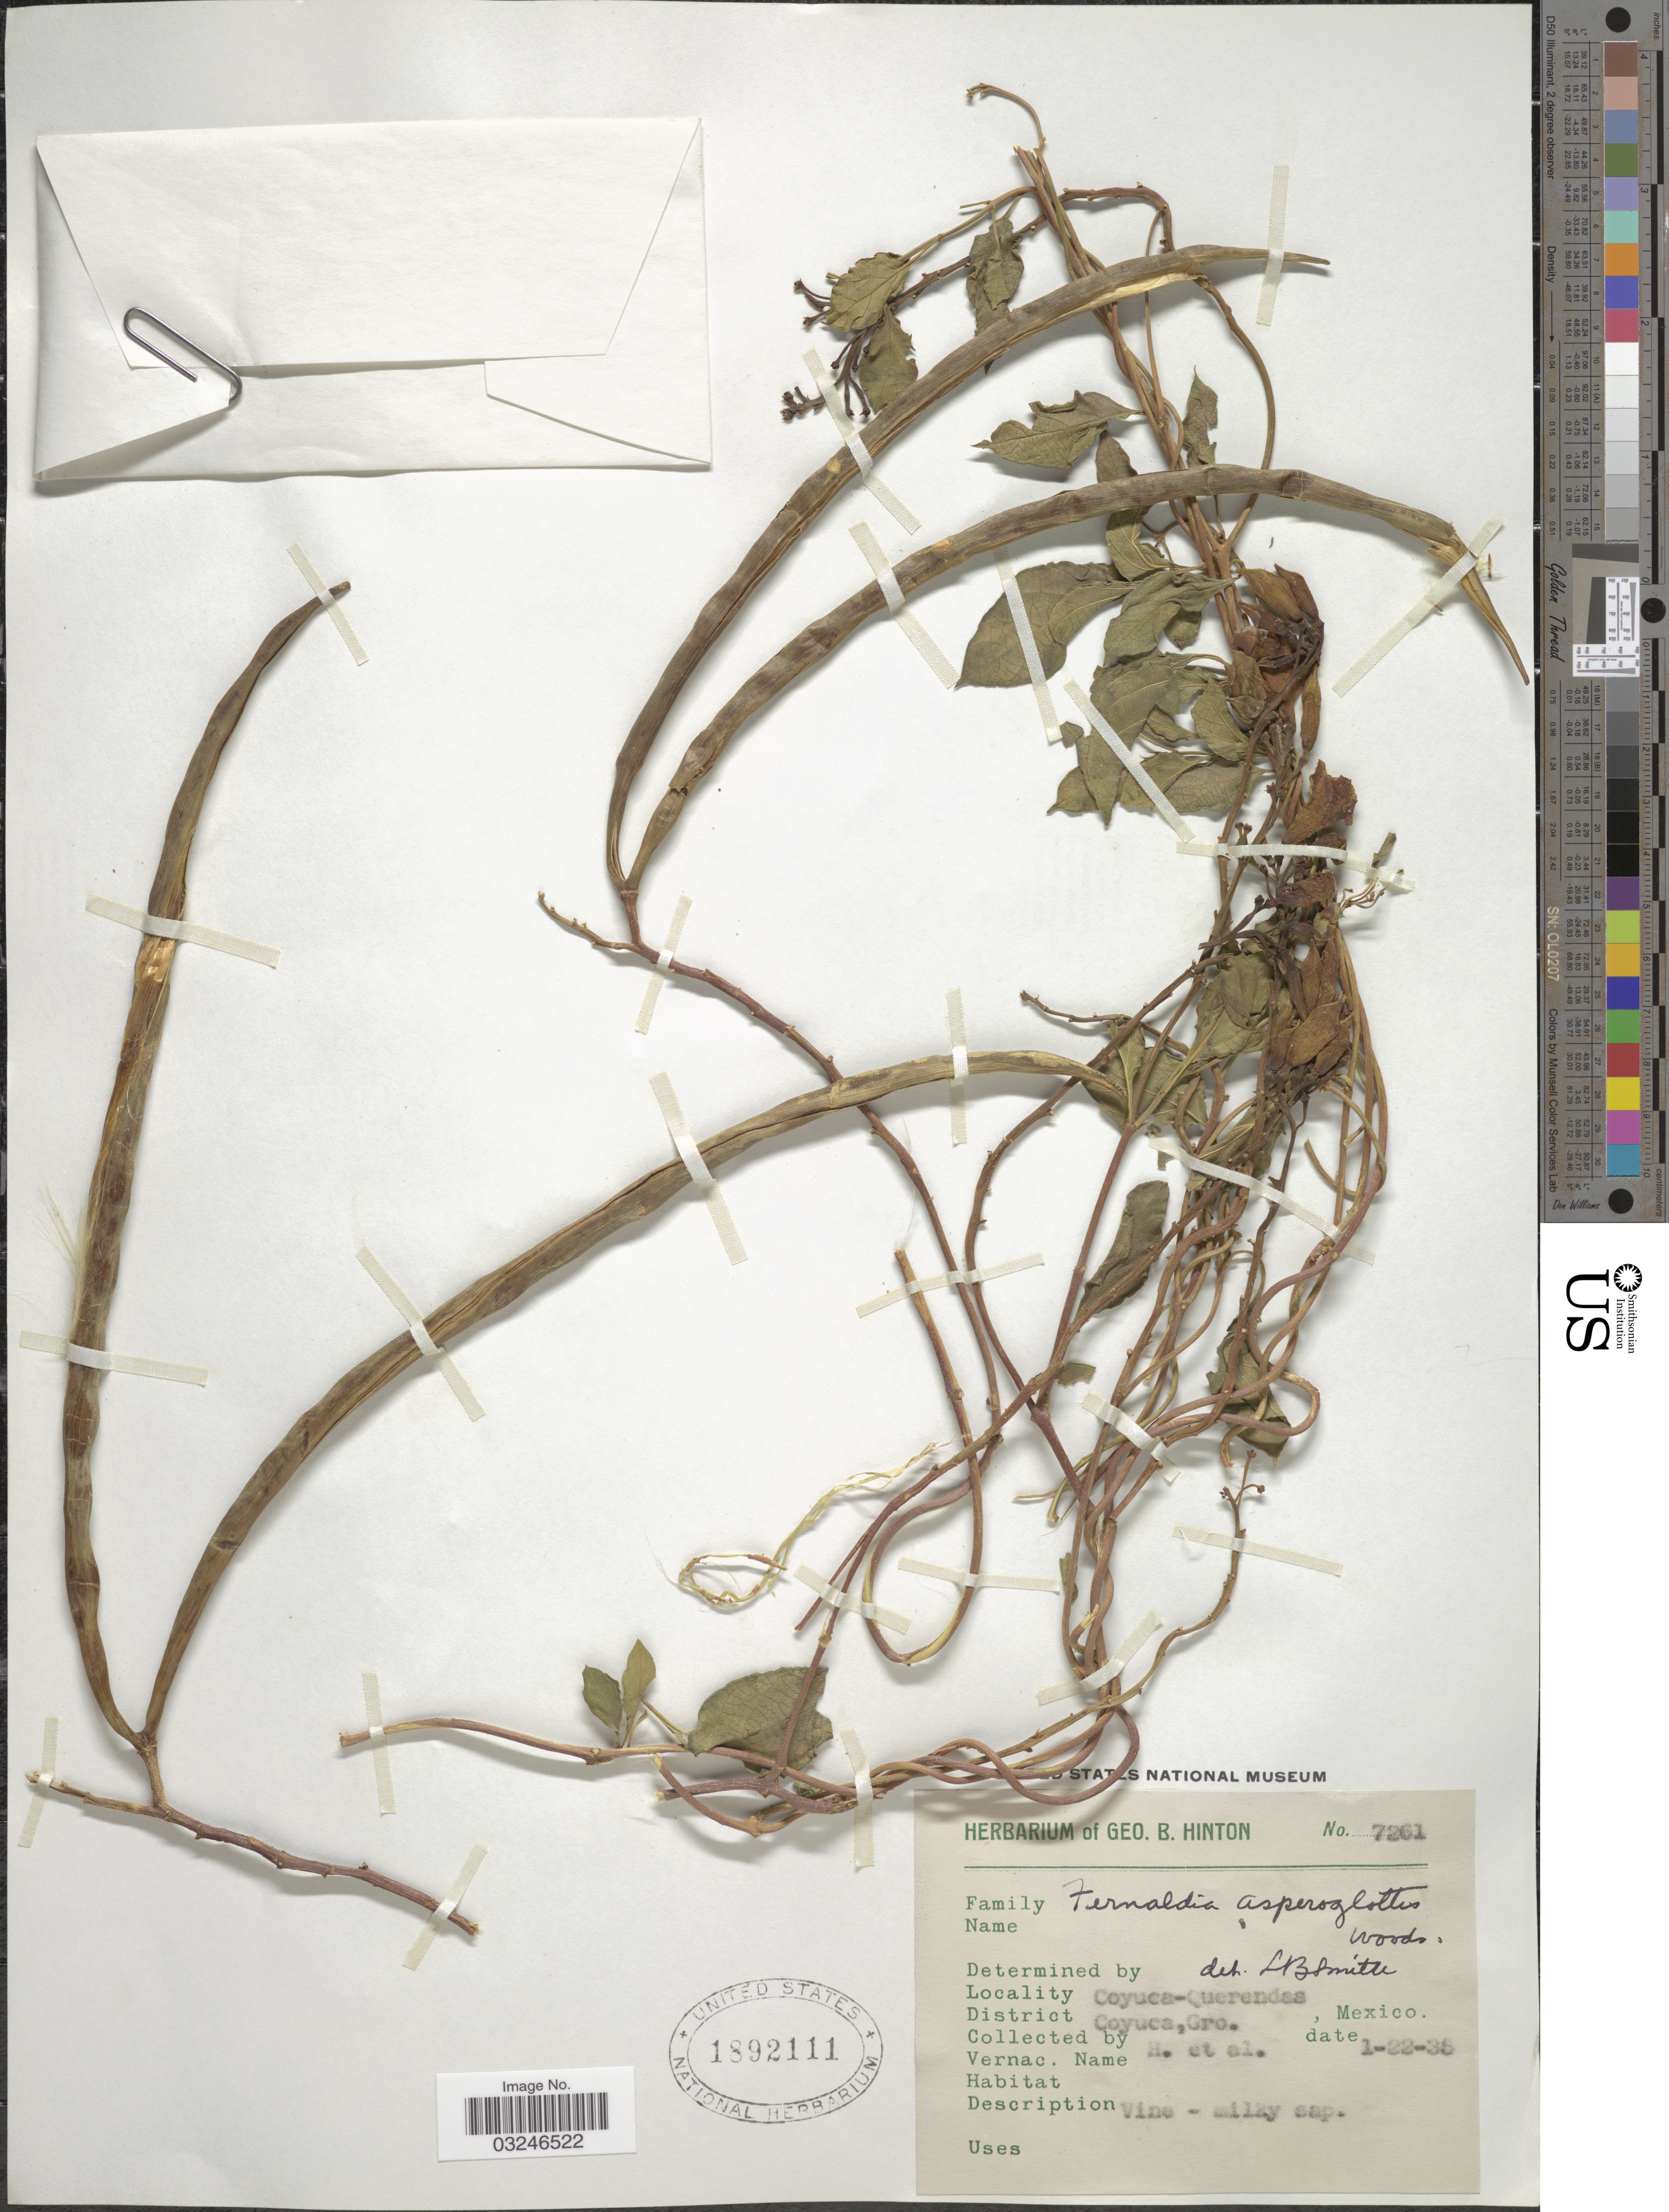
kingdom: Plantae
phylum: Tracheophyta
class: Magnoliopsida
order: Gentianales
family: Apocynaceae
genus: Fernaldia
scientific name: Fernaldia asperoglottis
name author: Woodson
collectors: G. B. Hinton & et al.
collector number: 7261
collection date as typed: Transcribed d/m/y: 22/1/35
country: Mexico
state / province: Guerrero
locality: Coyuca-Querendas. District Coyuca, Gro.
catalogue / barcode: US 1892111